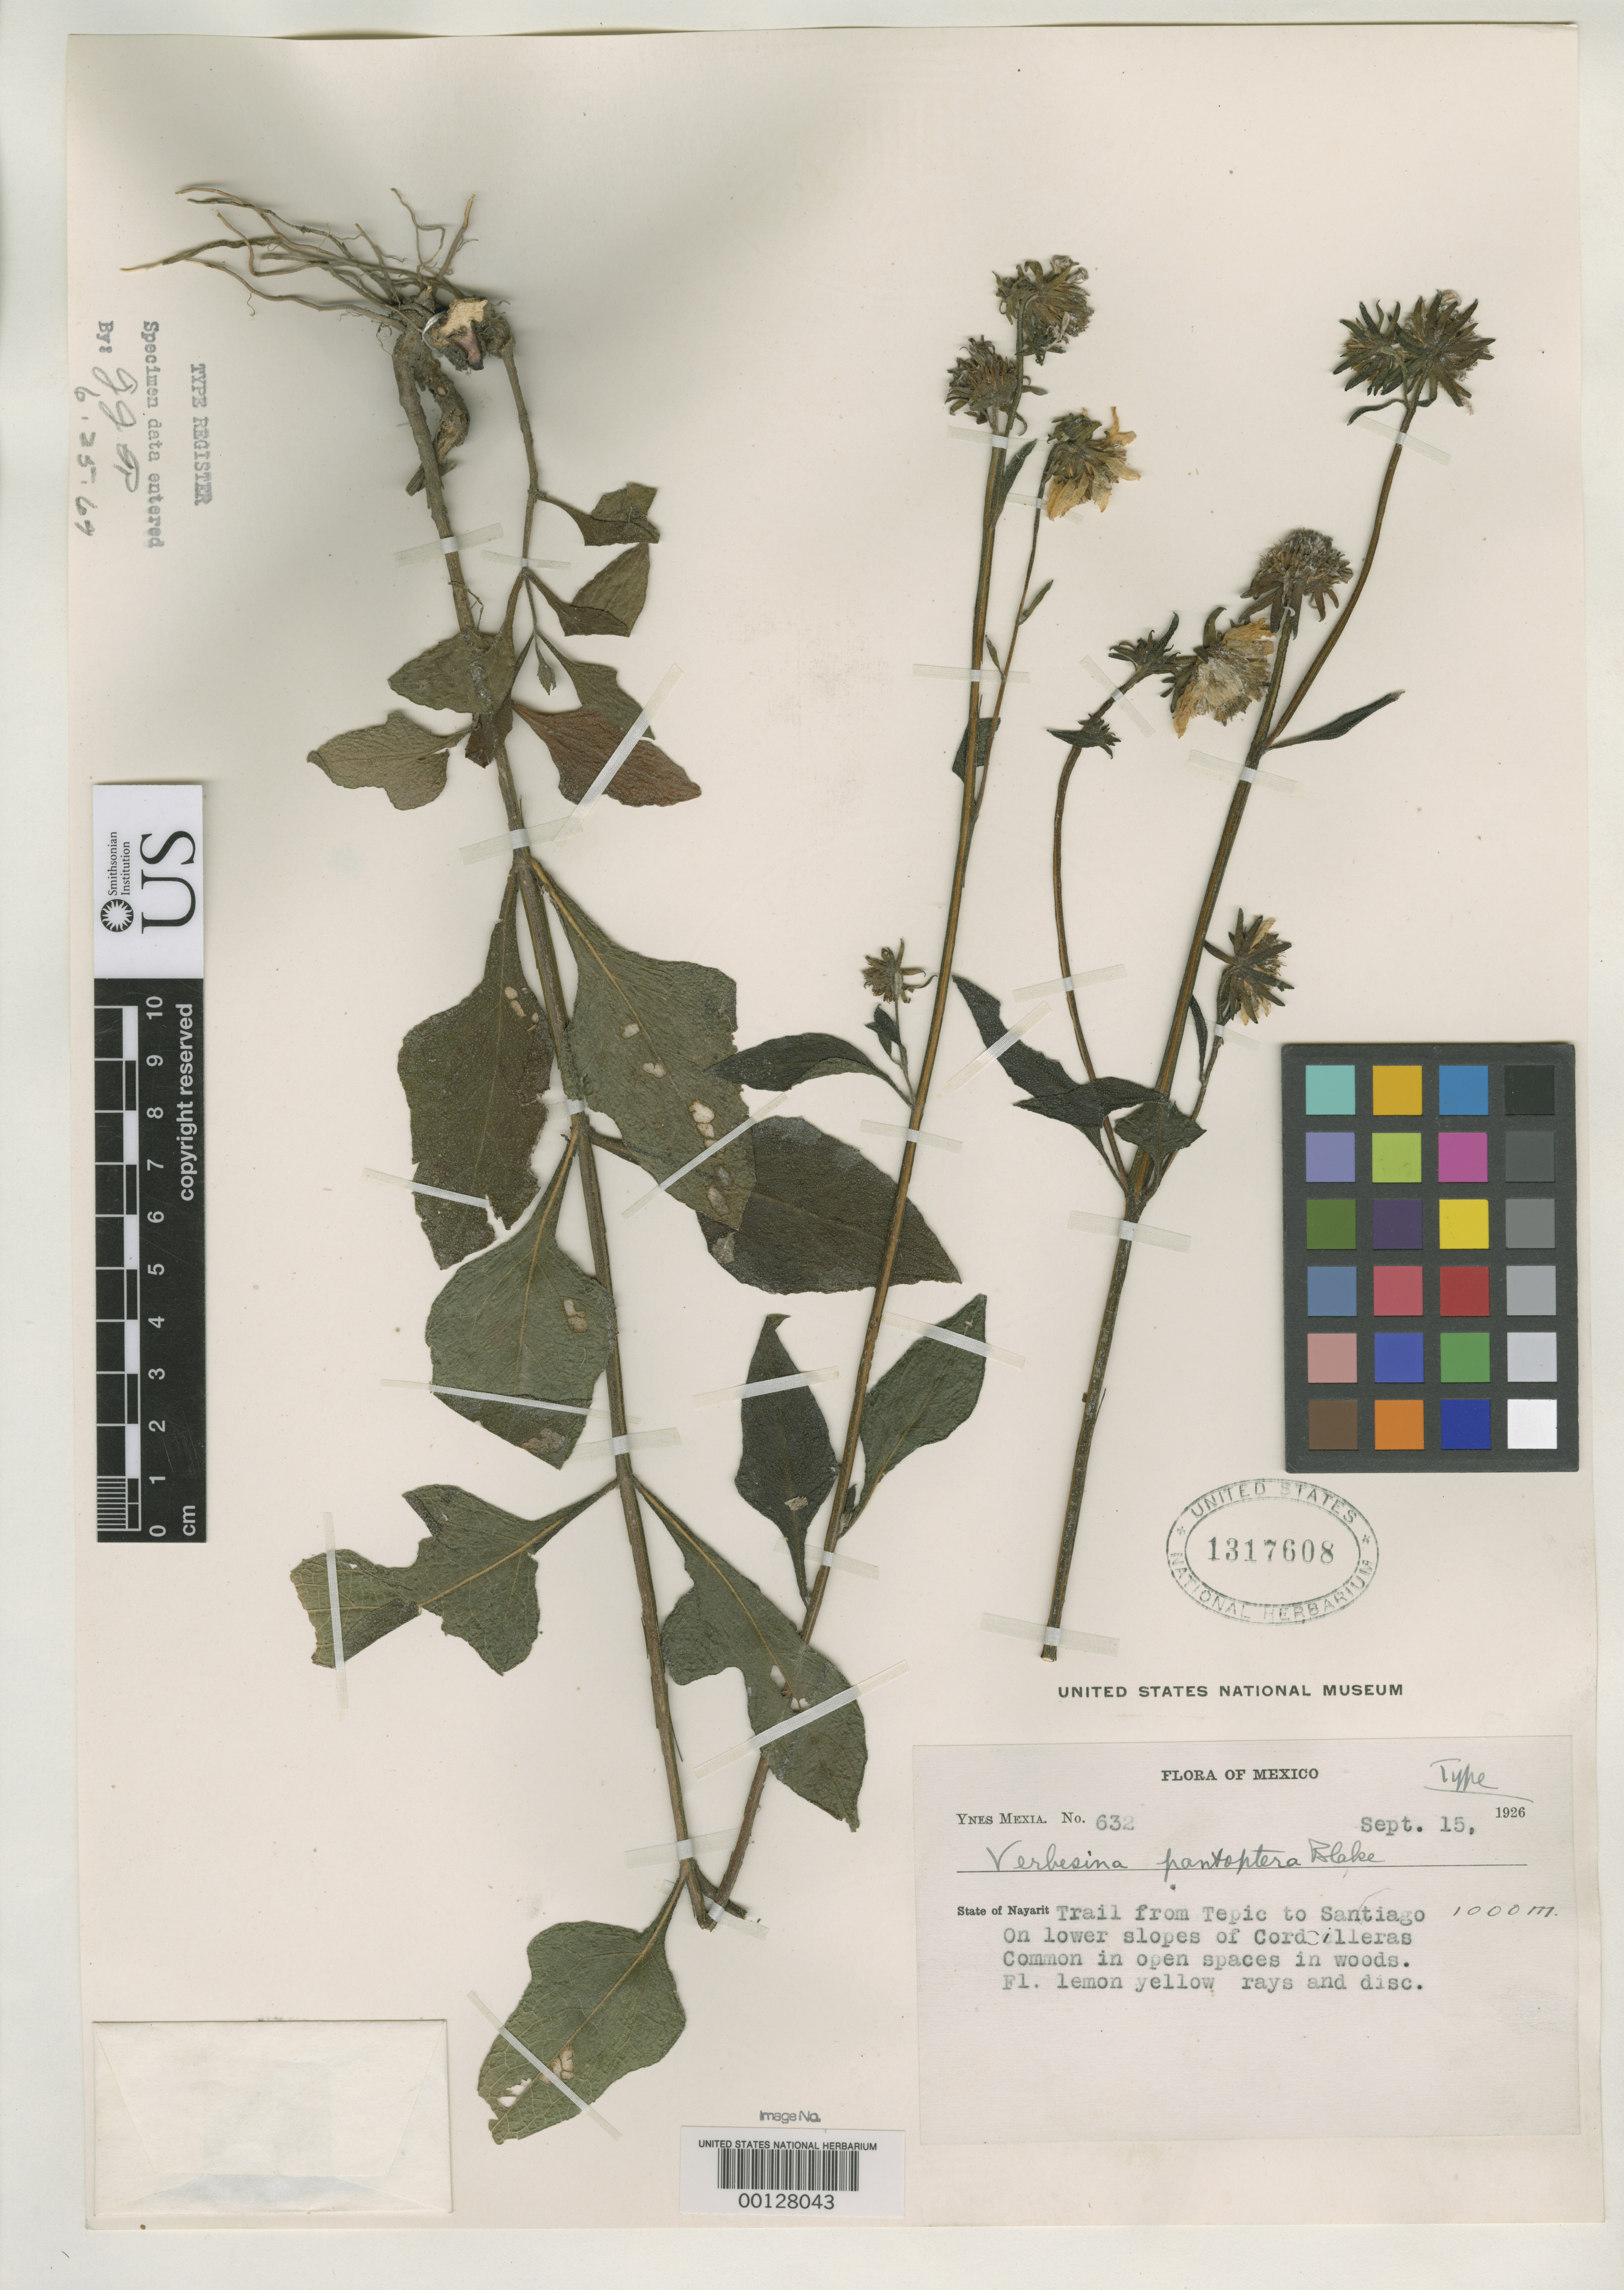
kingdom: Plantae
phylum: Tracheophyta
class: Magnoliopsida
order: Asterales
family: Asteraceae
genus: Verbesina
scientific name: Verbesina pantoptera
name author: S.F. Blake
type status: Holotype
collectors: Y. Mexia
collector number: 632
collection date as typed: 15 Sep 1926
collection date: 1926-09-15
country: Mexico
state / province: Nayarit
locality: Between Tepic and Santiago.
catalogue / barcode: US 1317608